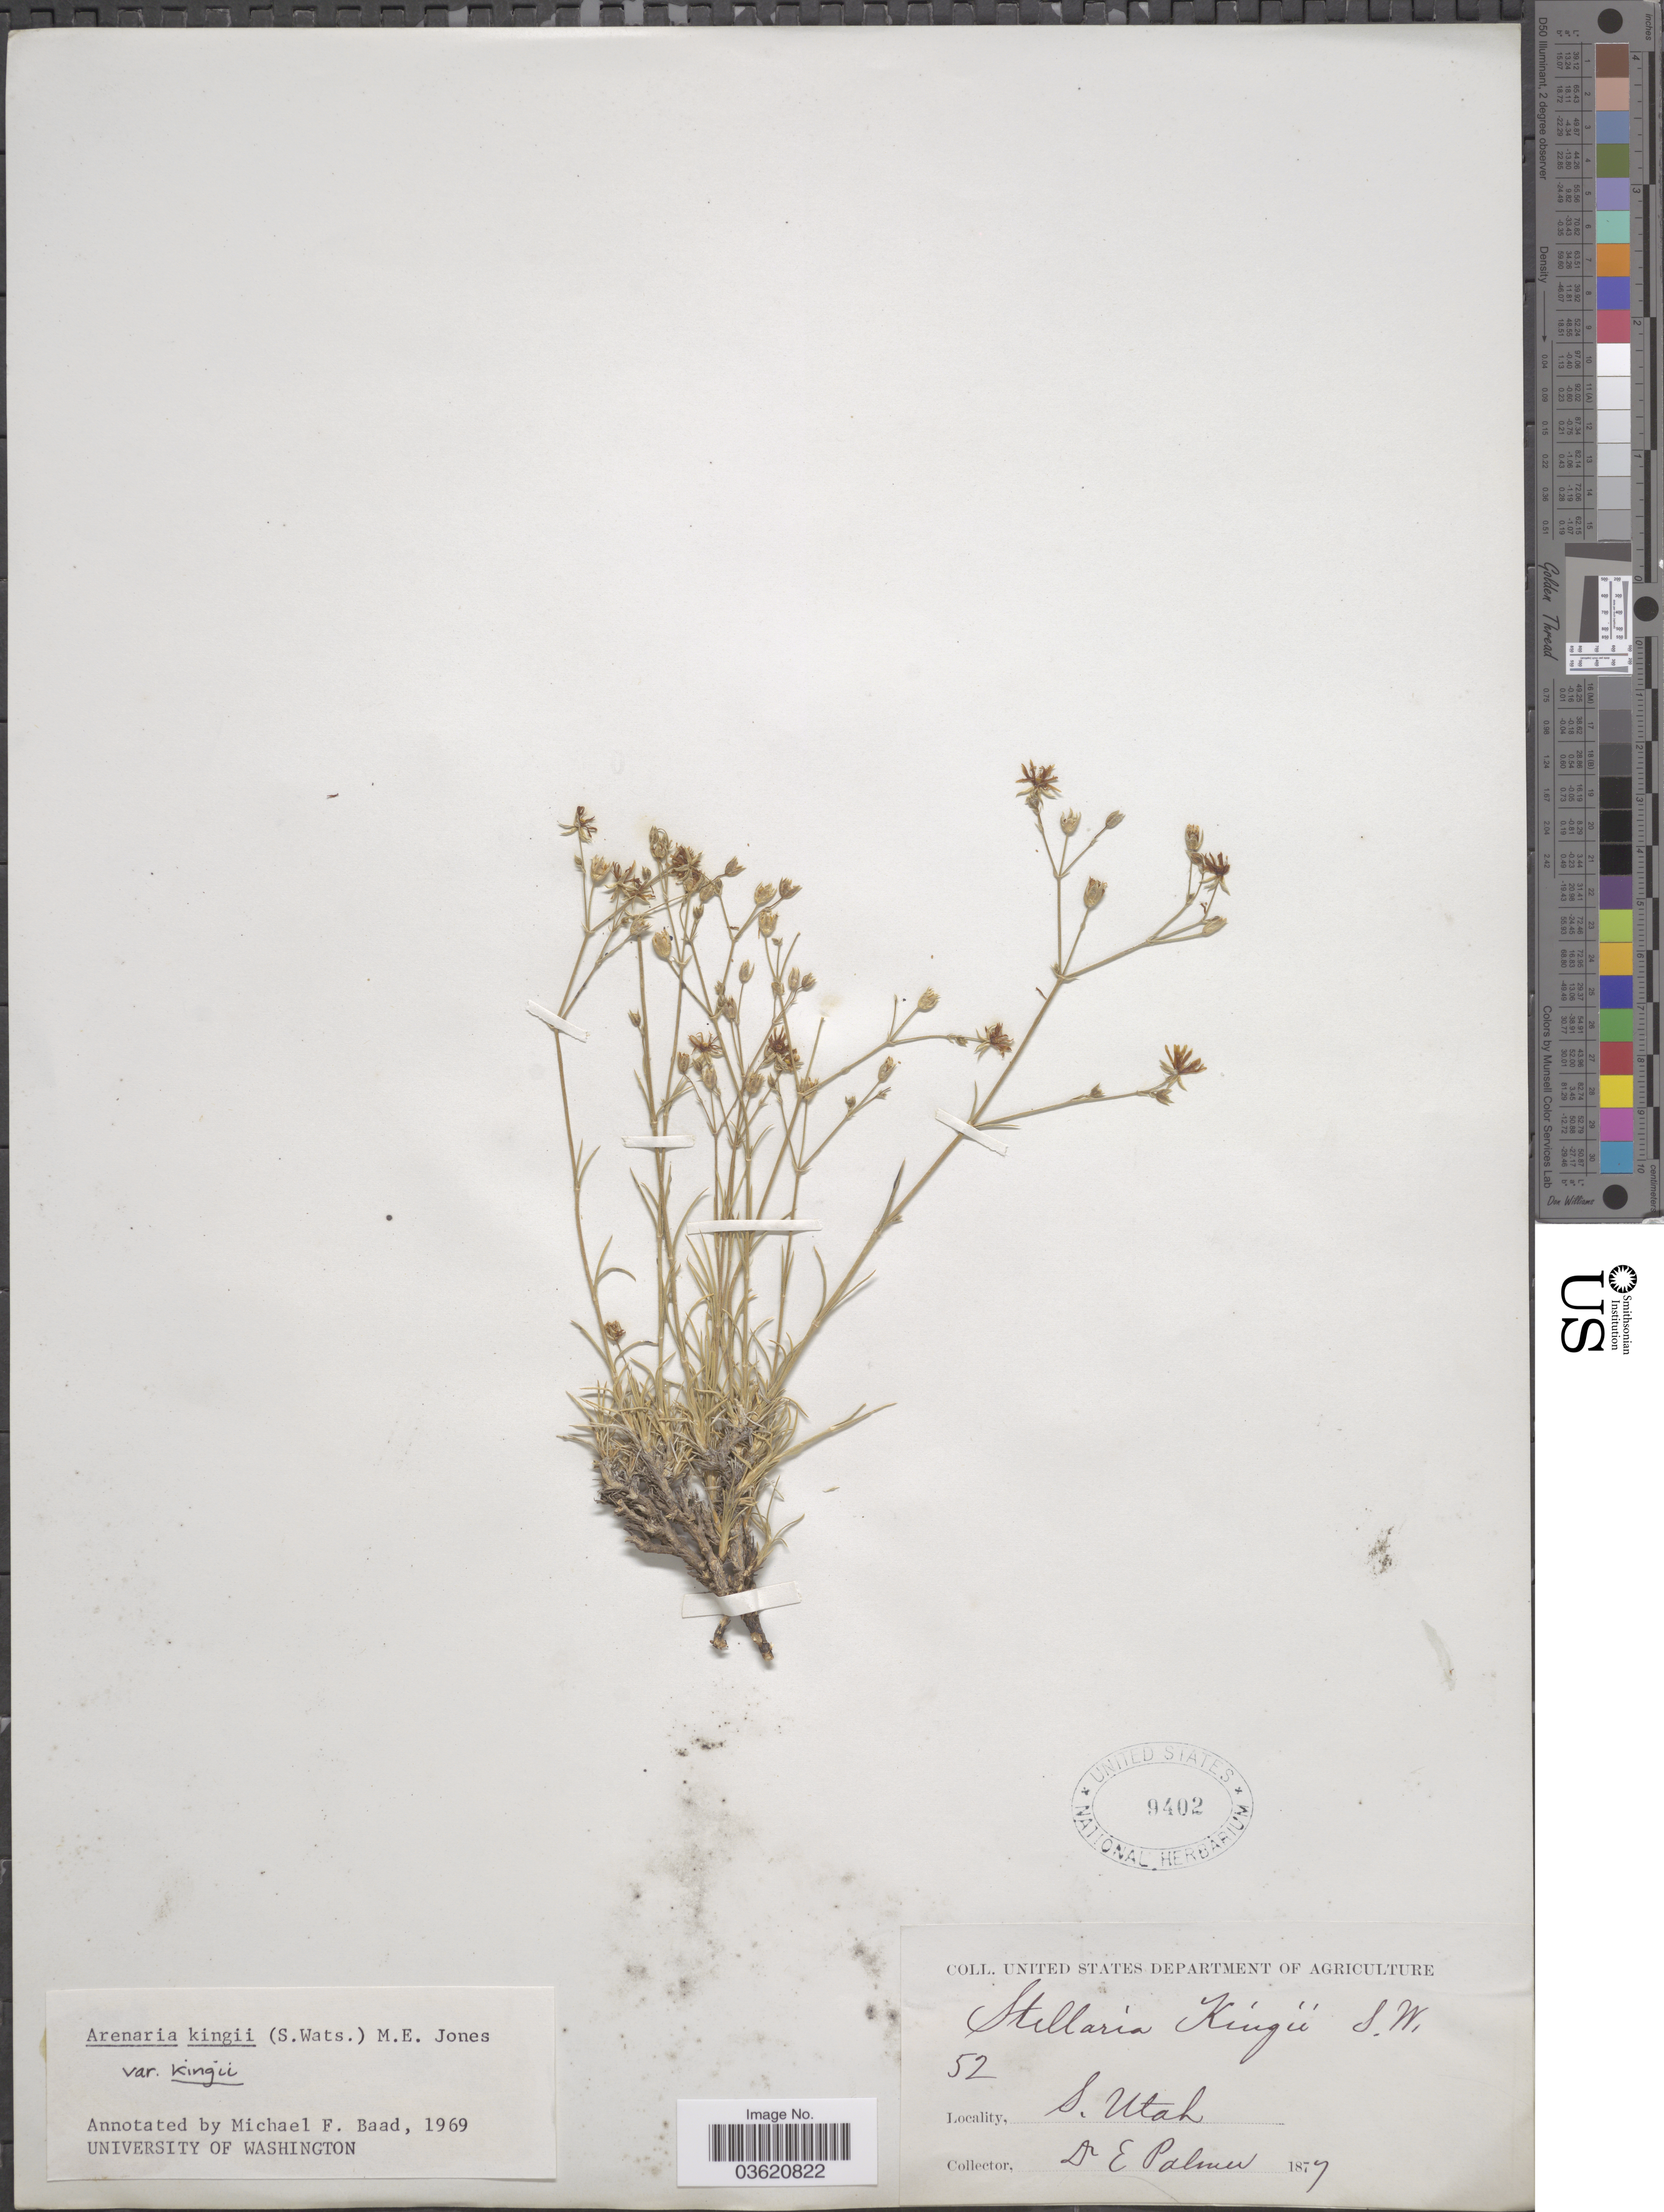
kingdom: Plantae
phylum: Tracheophyta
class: Magnoliopsida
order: Caryophyllales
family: Caryophyllaceae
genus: Eremogone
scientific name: Eremogone kingii var. kingii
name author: (S. Watson) Ikonn.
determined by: U.S. National Herbarium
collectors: E. Palmer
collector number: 52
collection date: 1877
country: United States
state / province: Utah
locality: S. Utah.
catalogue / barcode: US 9402